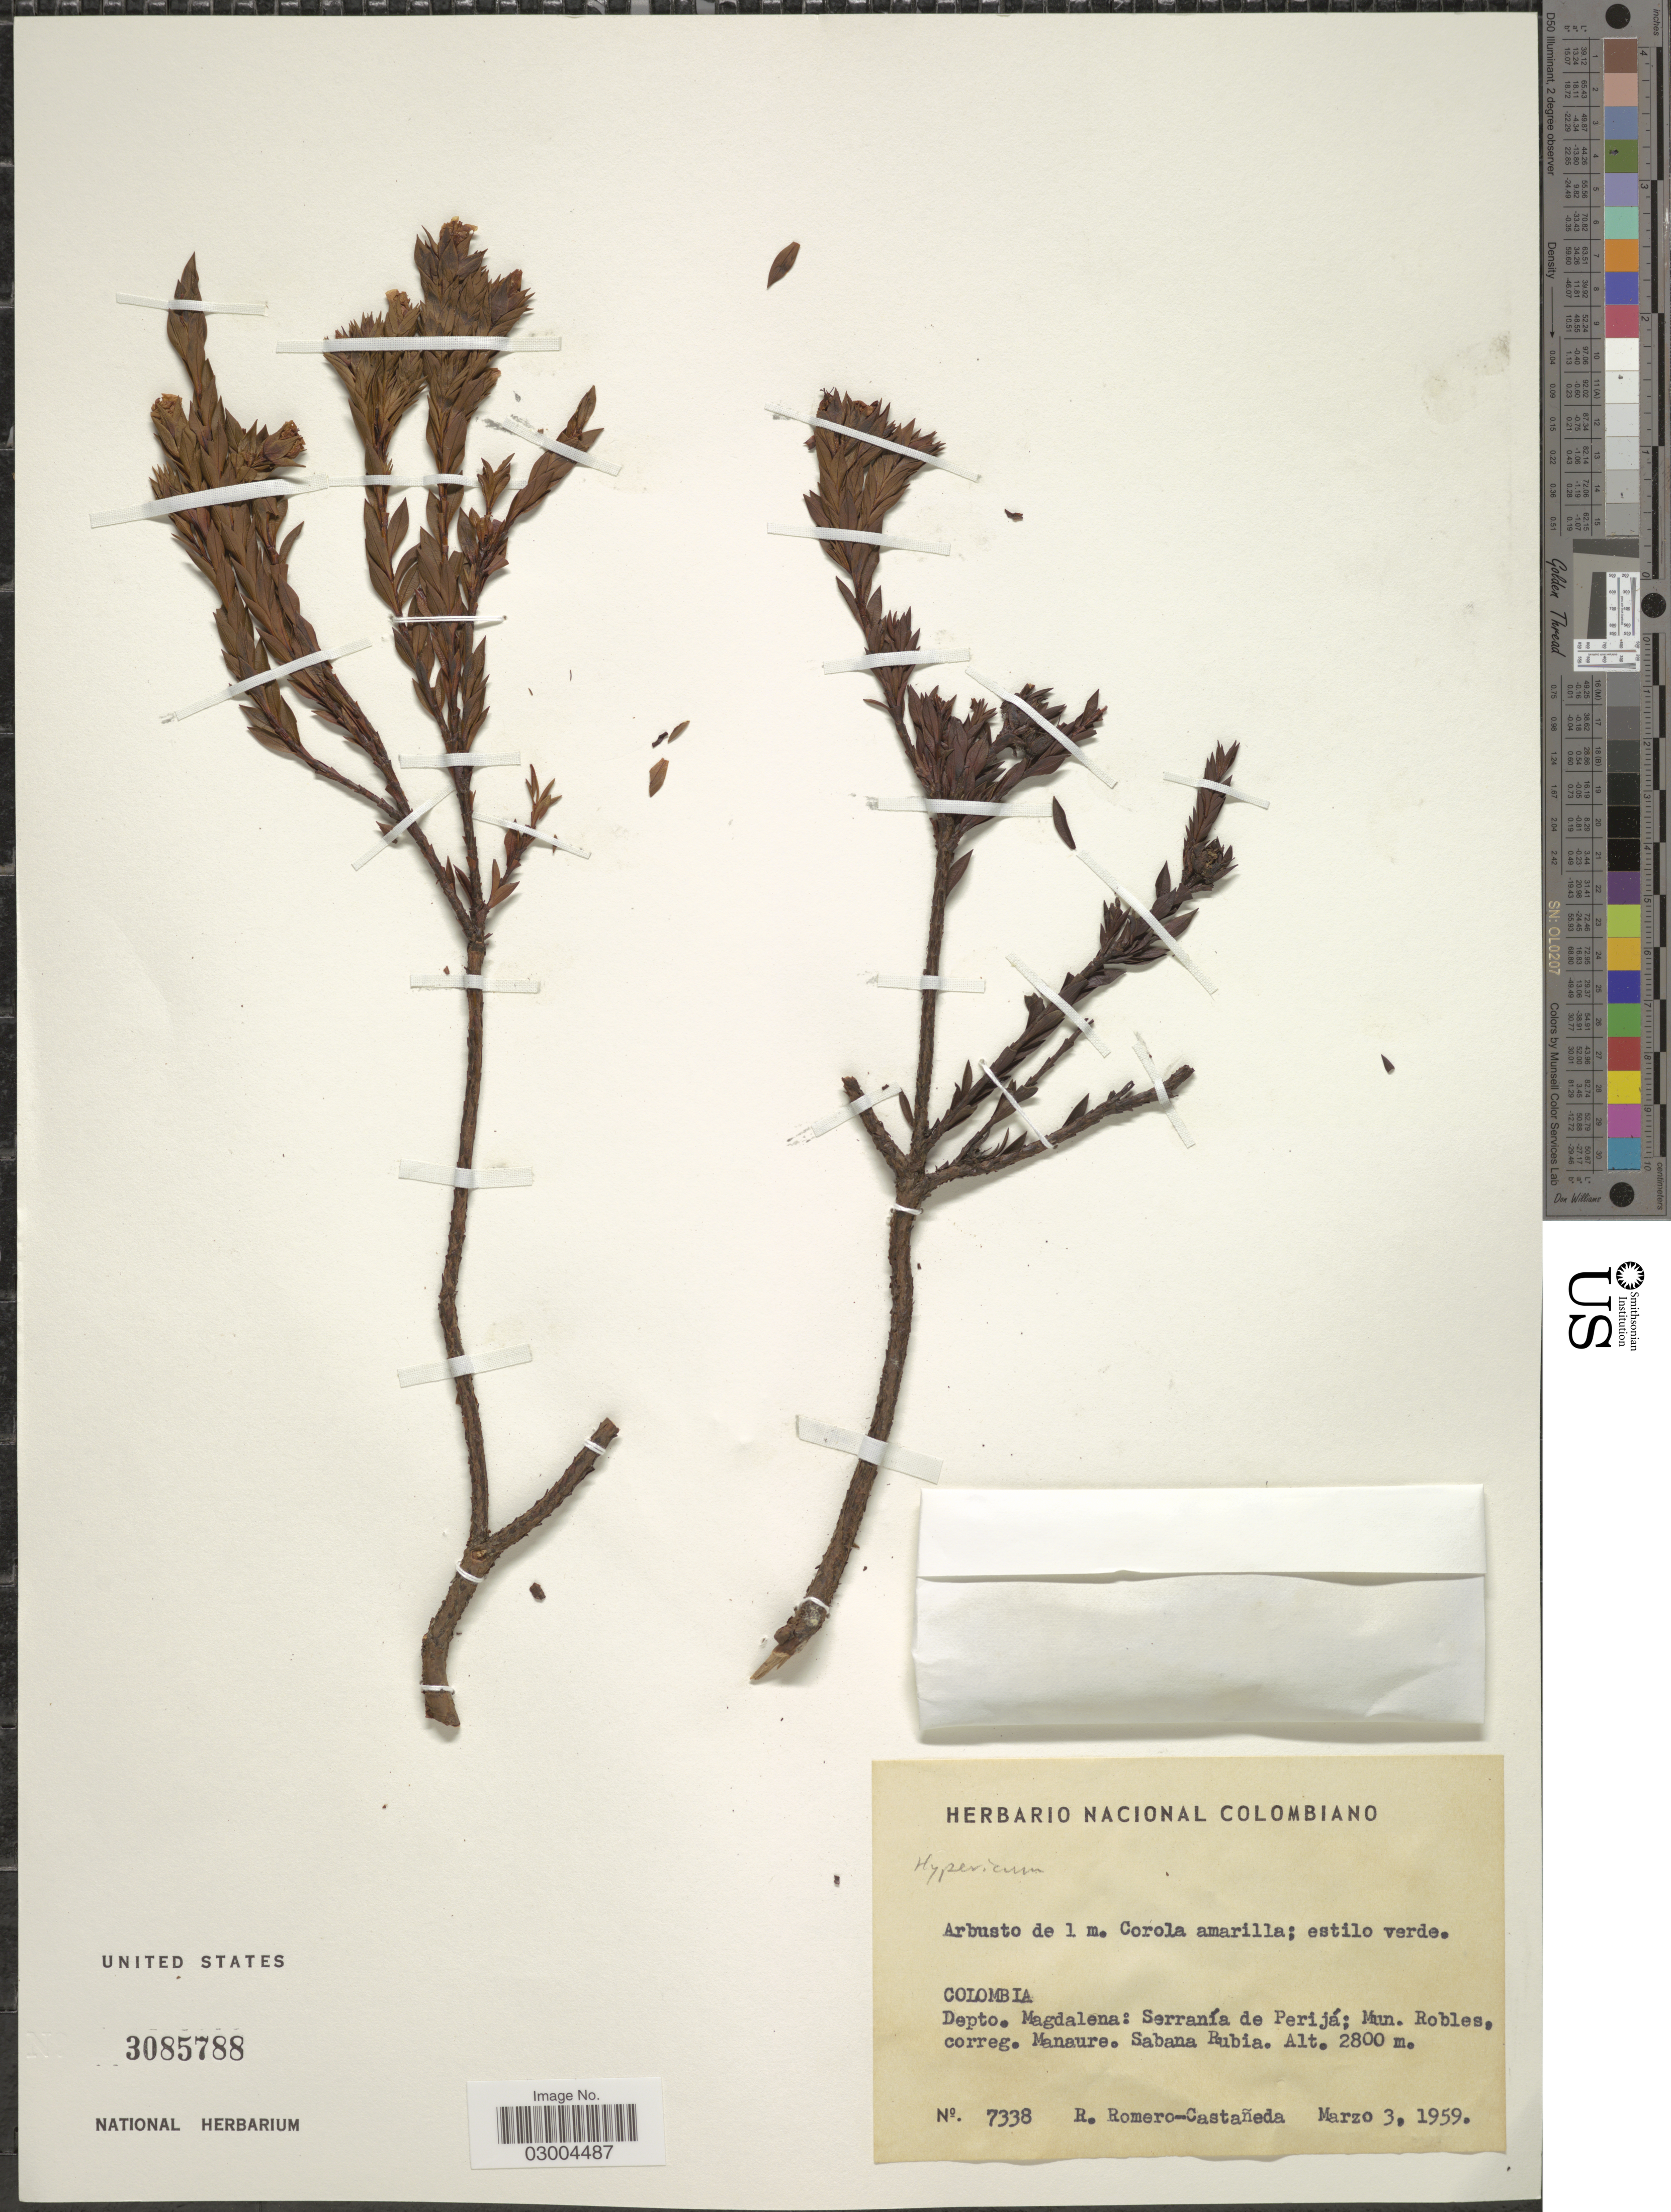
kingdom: Plantae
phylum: Tracheophyta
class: Magnoliopsida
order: Malpighiales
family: Hypericaceae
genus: Hypericum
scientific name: Hypericum sp.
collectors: R. Romero Castañeda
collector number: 7338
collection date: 1959-03-03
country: Colombia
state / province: Magdalena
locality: Depto. Magdalena: Serranía de Perijá; Mun. Robles, correg. Manaure. Sabana Rubia.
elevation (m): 2800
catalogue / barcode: US 3085788